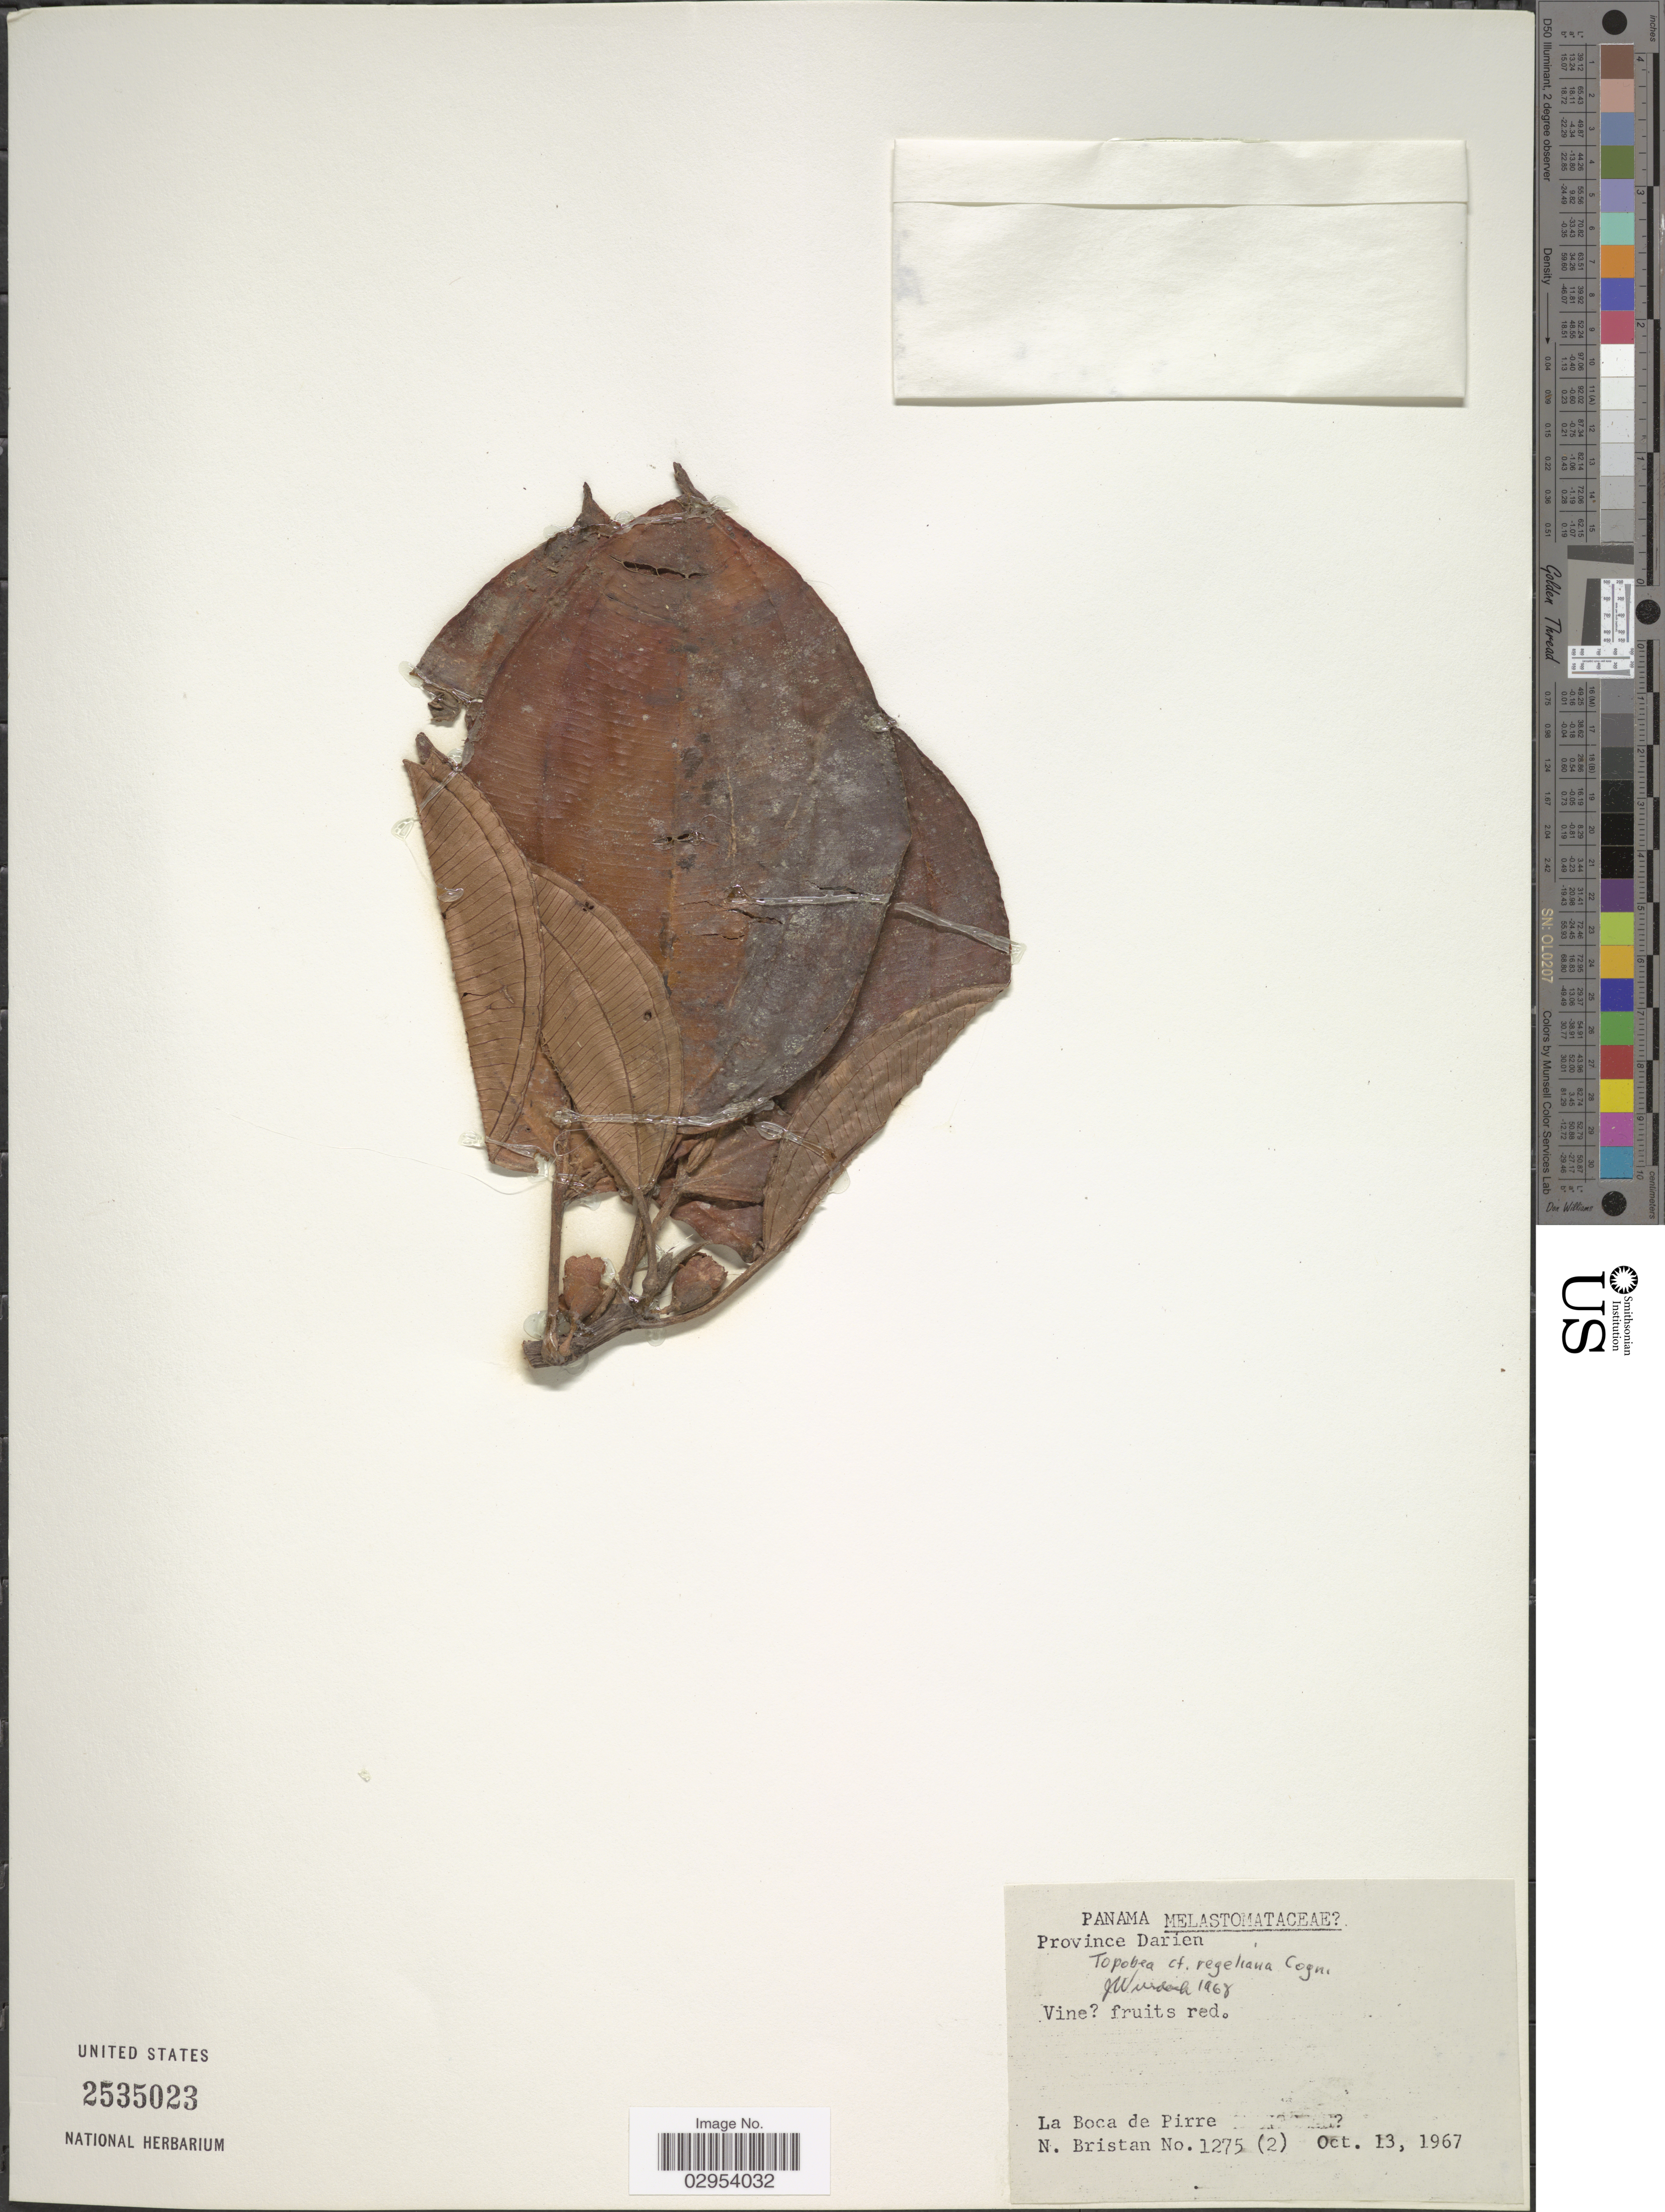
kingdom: Plantae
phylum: Tracheophyta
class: Magnoliopsida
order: Myrtales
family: Melastomataceae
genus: Topobea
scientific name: Topobea regeliana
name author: Cogn. in A. DC.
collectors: N. Bristan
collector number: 1275(2)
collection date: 1967-10-13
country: Panama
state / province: Darién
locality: La Boca de Pirre.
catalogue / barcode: US 2535023